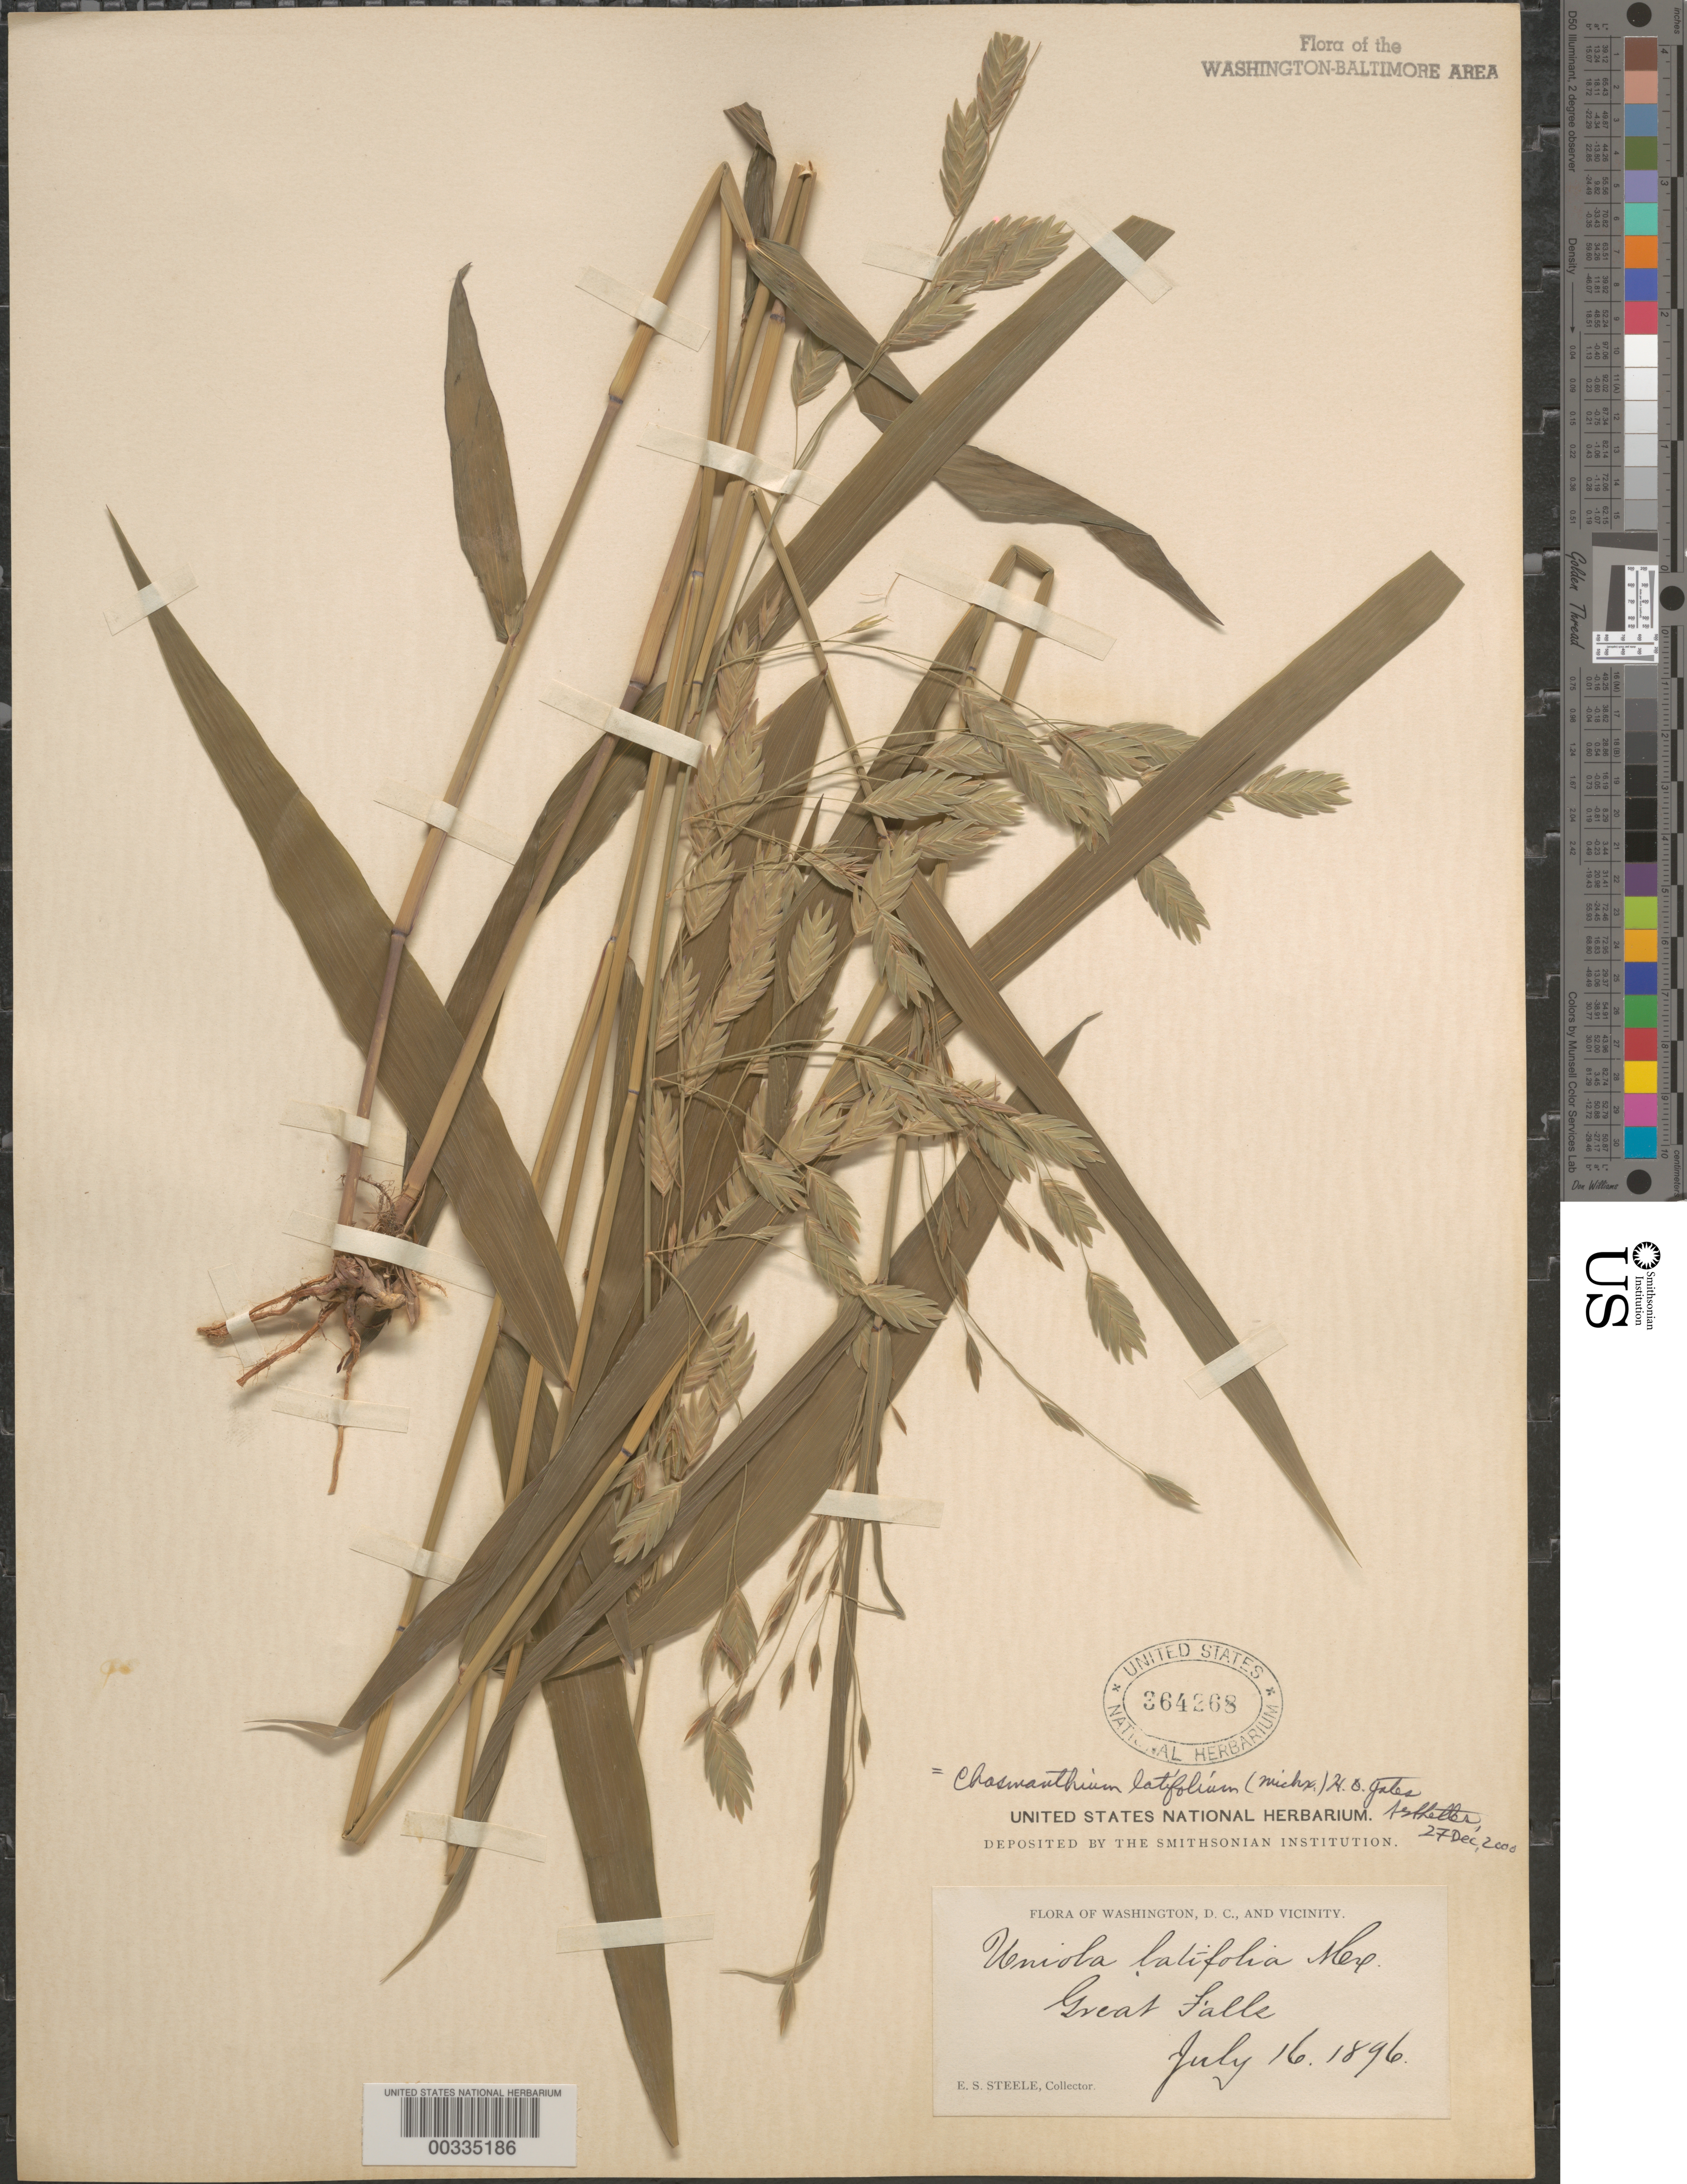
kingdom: Plantae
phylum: Tracheophyta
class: Liliopsida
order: Poales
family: Poaceae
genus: Chasmanthium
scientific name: Chasmanthium latifolium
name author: (Michx.) H.O. Yates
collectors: E. Steele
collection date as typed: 16 Jul 1896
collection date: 1896-07-16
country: United States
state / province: Maryland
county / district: Montgomery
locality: Great Falls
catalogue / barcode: US 364268